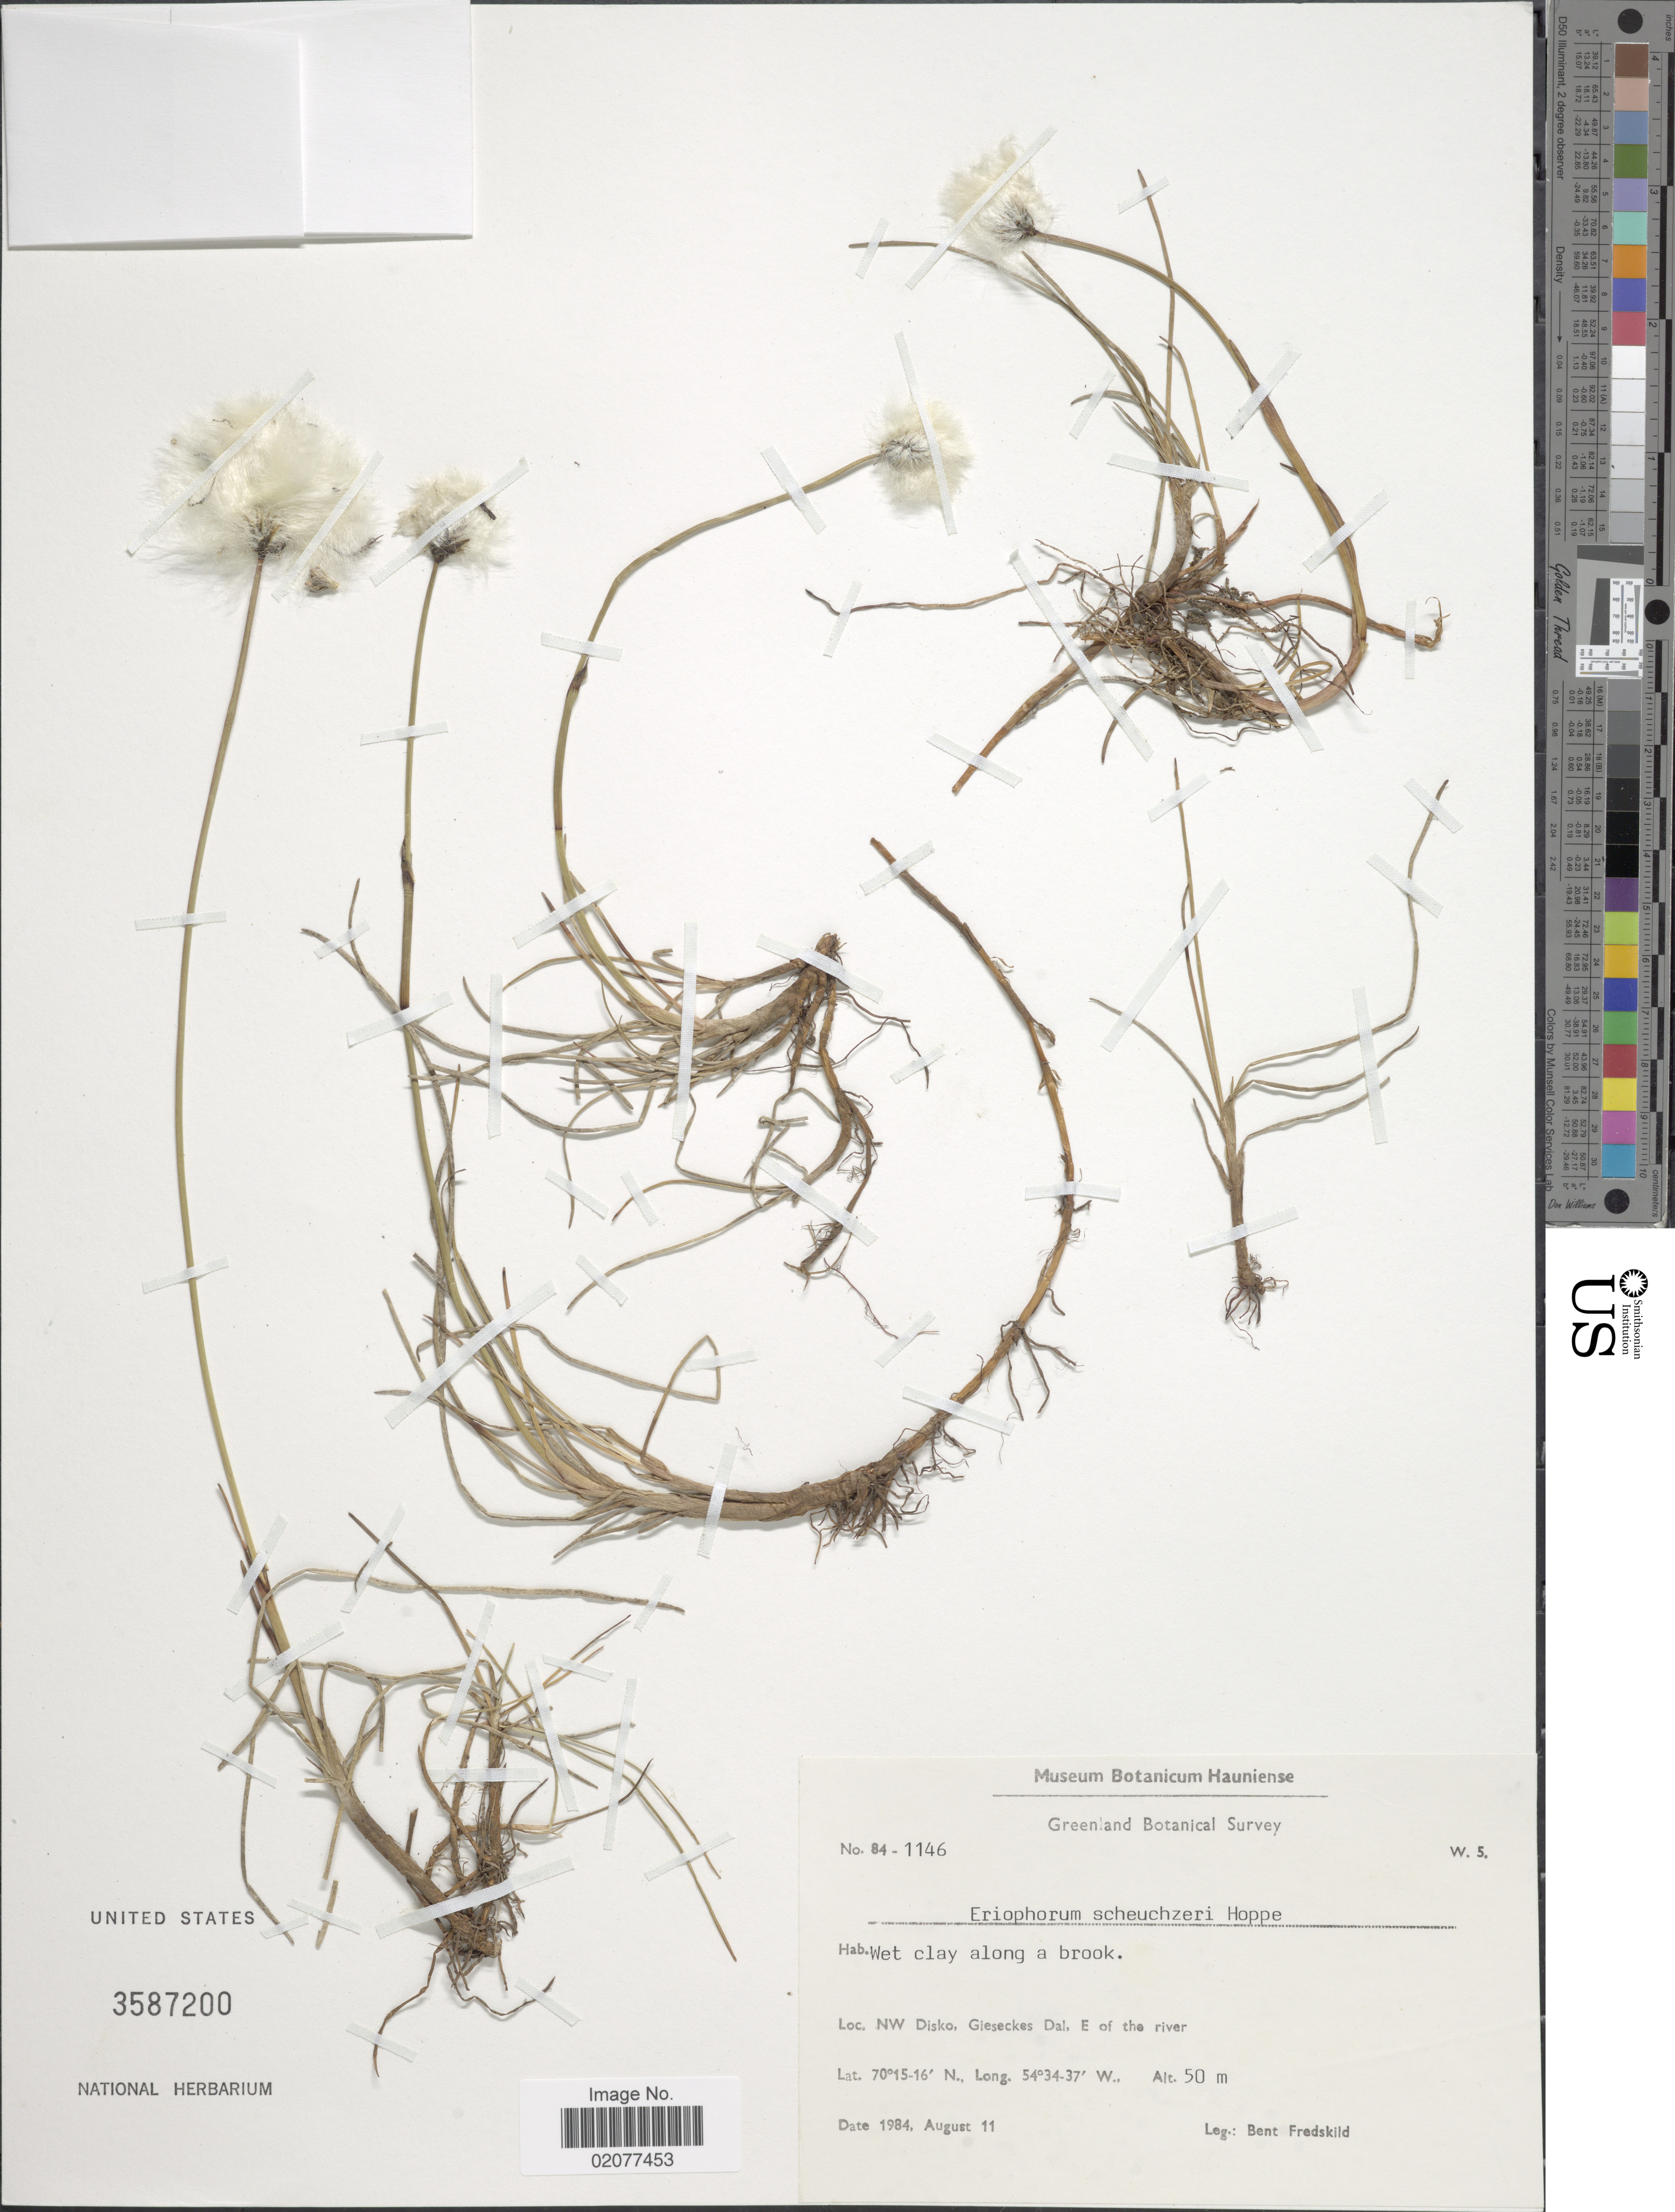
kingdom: Plantae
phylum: Tracheophyta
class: Liliopsida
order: Poales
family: Cyperaceae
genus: Eriophorum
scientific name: Eriophorum scheuchzeri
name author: Hoppe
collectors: B. Fredskild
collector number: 84-1146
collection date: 1984-08-11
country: Greenland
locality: NW Disko, Gieseckes Dal. E. of the river.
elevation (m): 50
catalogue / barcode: US 3587200